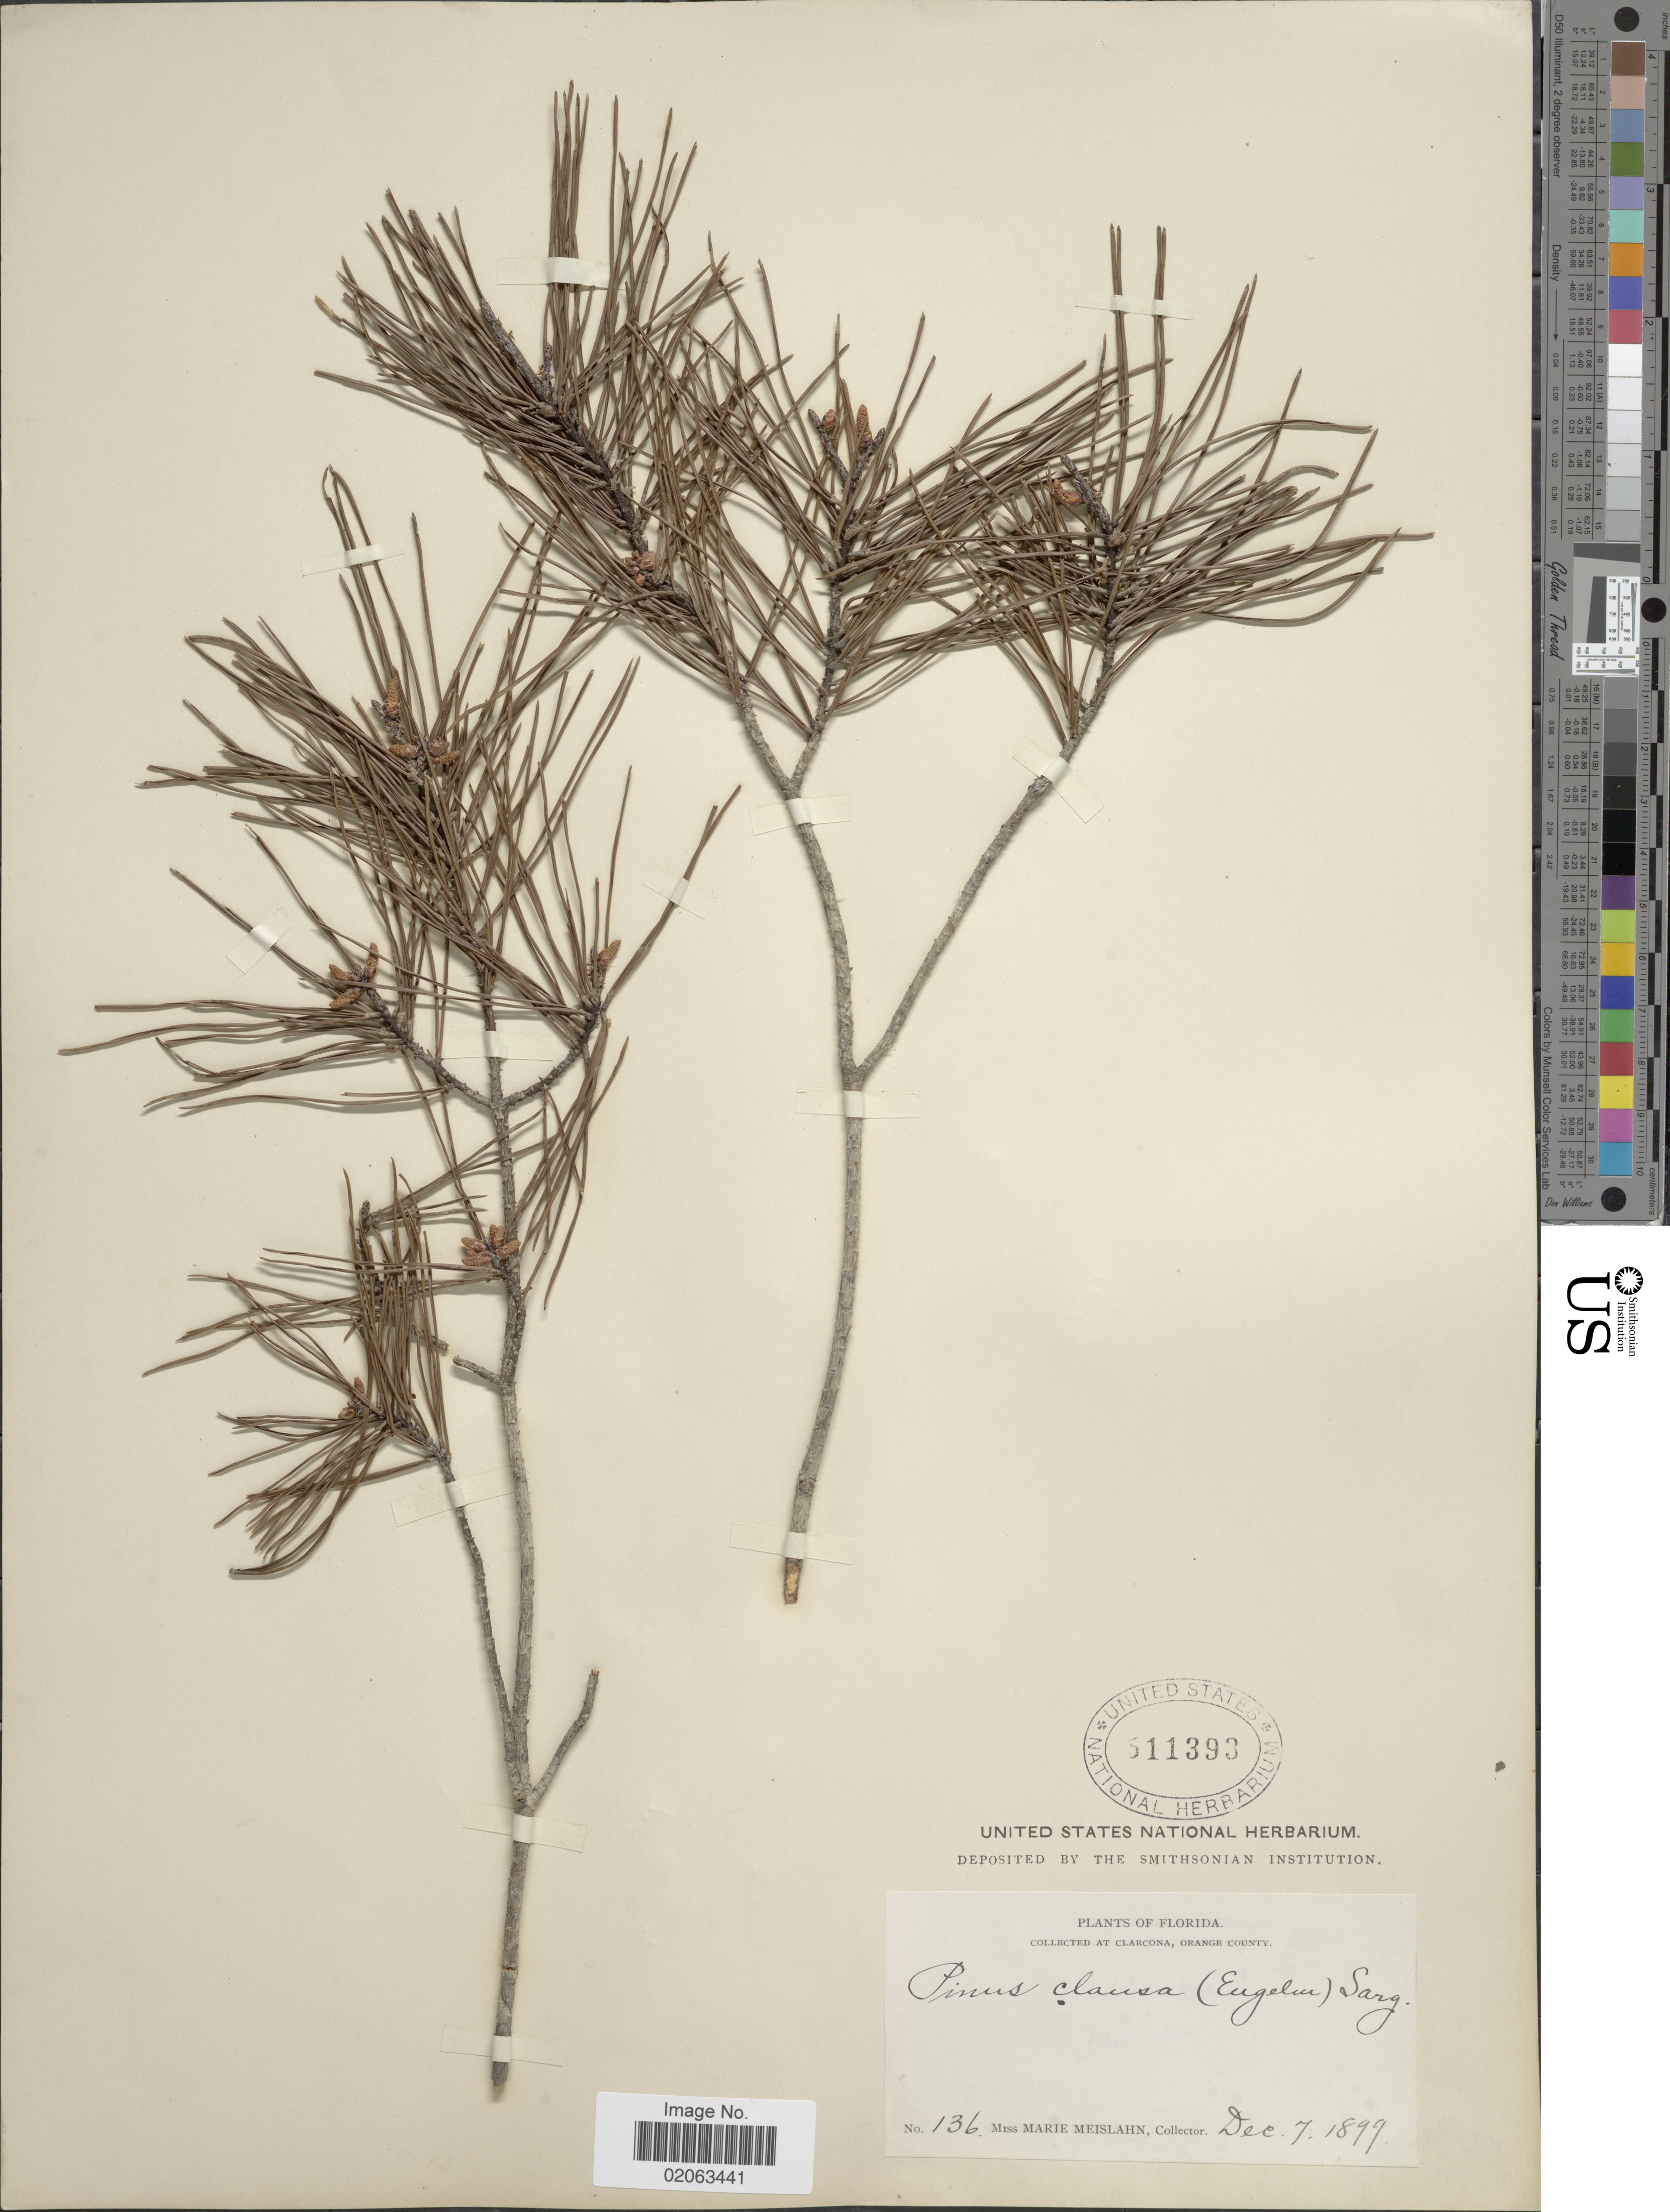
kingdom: Plantae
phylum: Tracheophyta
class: Pinopsida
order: Pinales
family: Pinaceae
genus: Pinus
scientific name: Pinus clausa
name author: (Chapm. ex Engelm.) Vasey ex Sarg.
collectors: M. Meislahn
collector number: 136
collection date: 1899-12-07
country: United States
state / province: Florida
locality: Florida. Clarcona, Orange county.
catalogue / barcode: US 511393